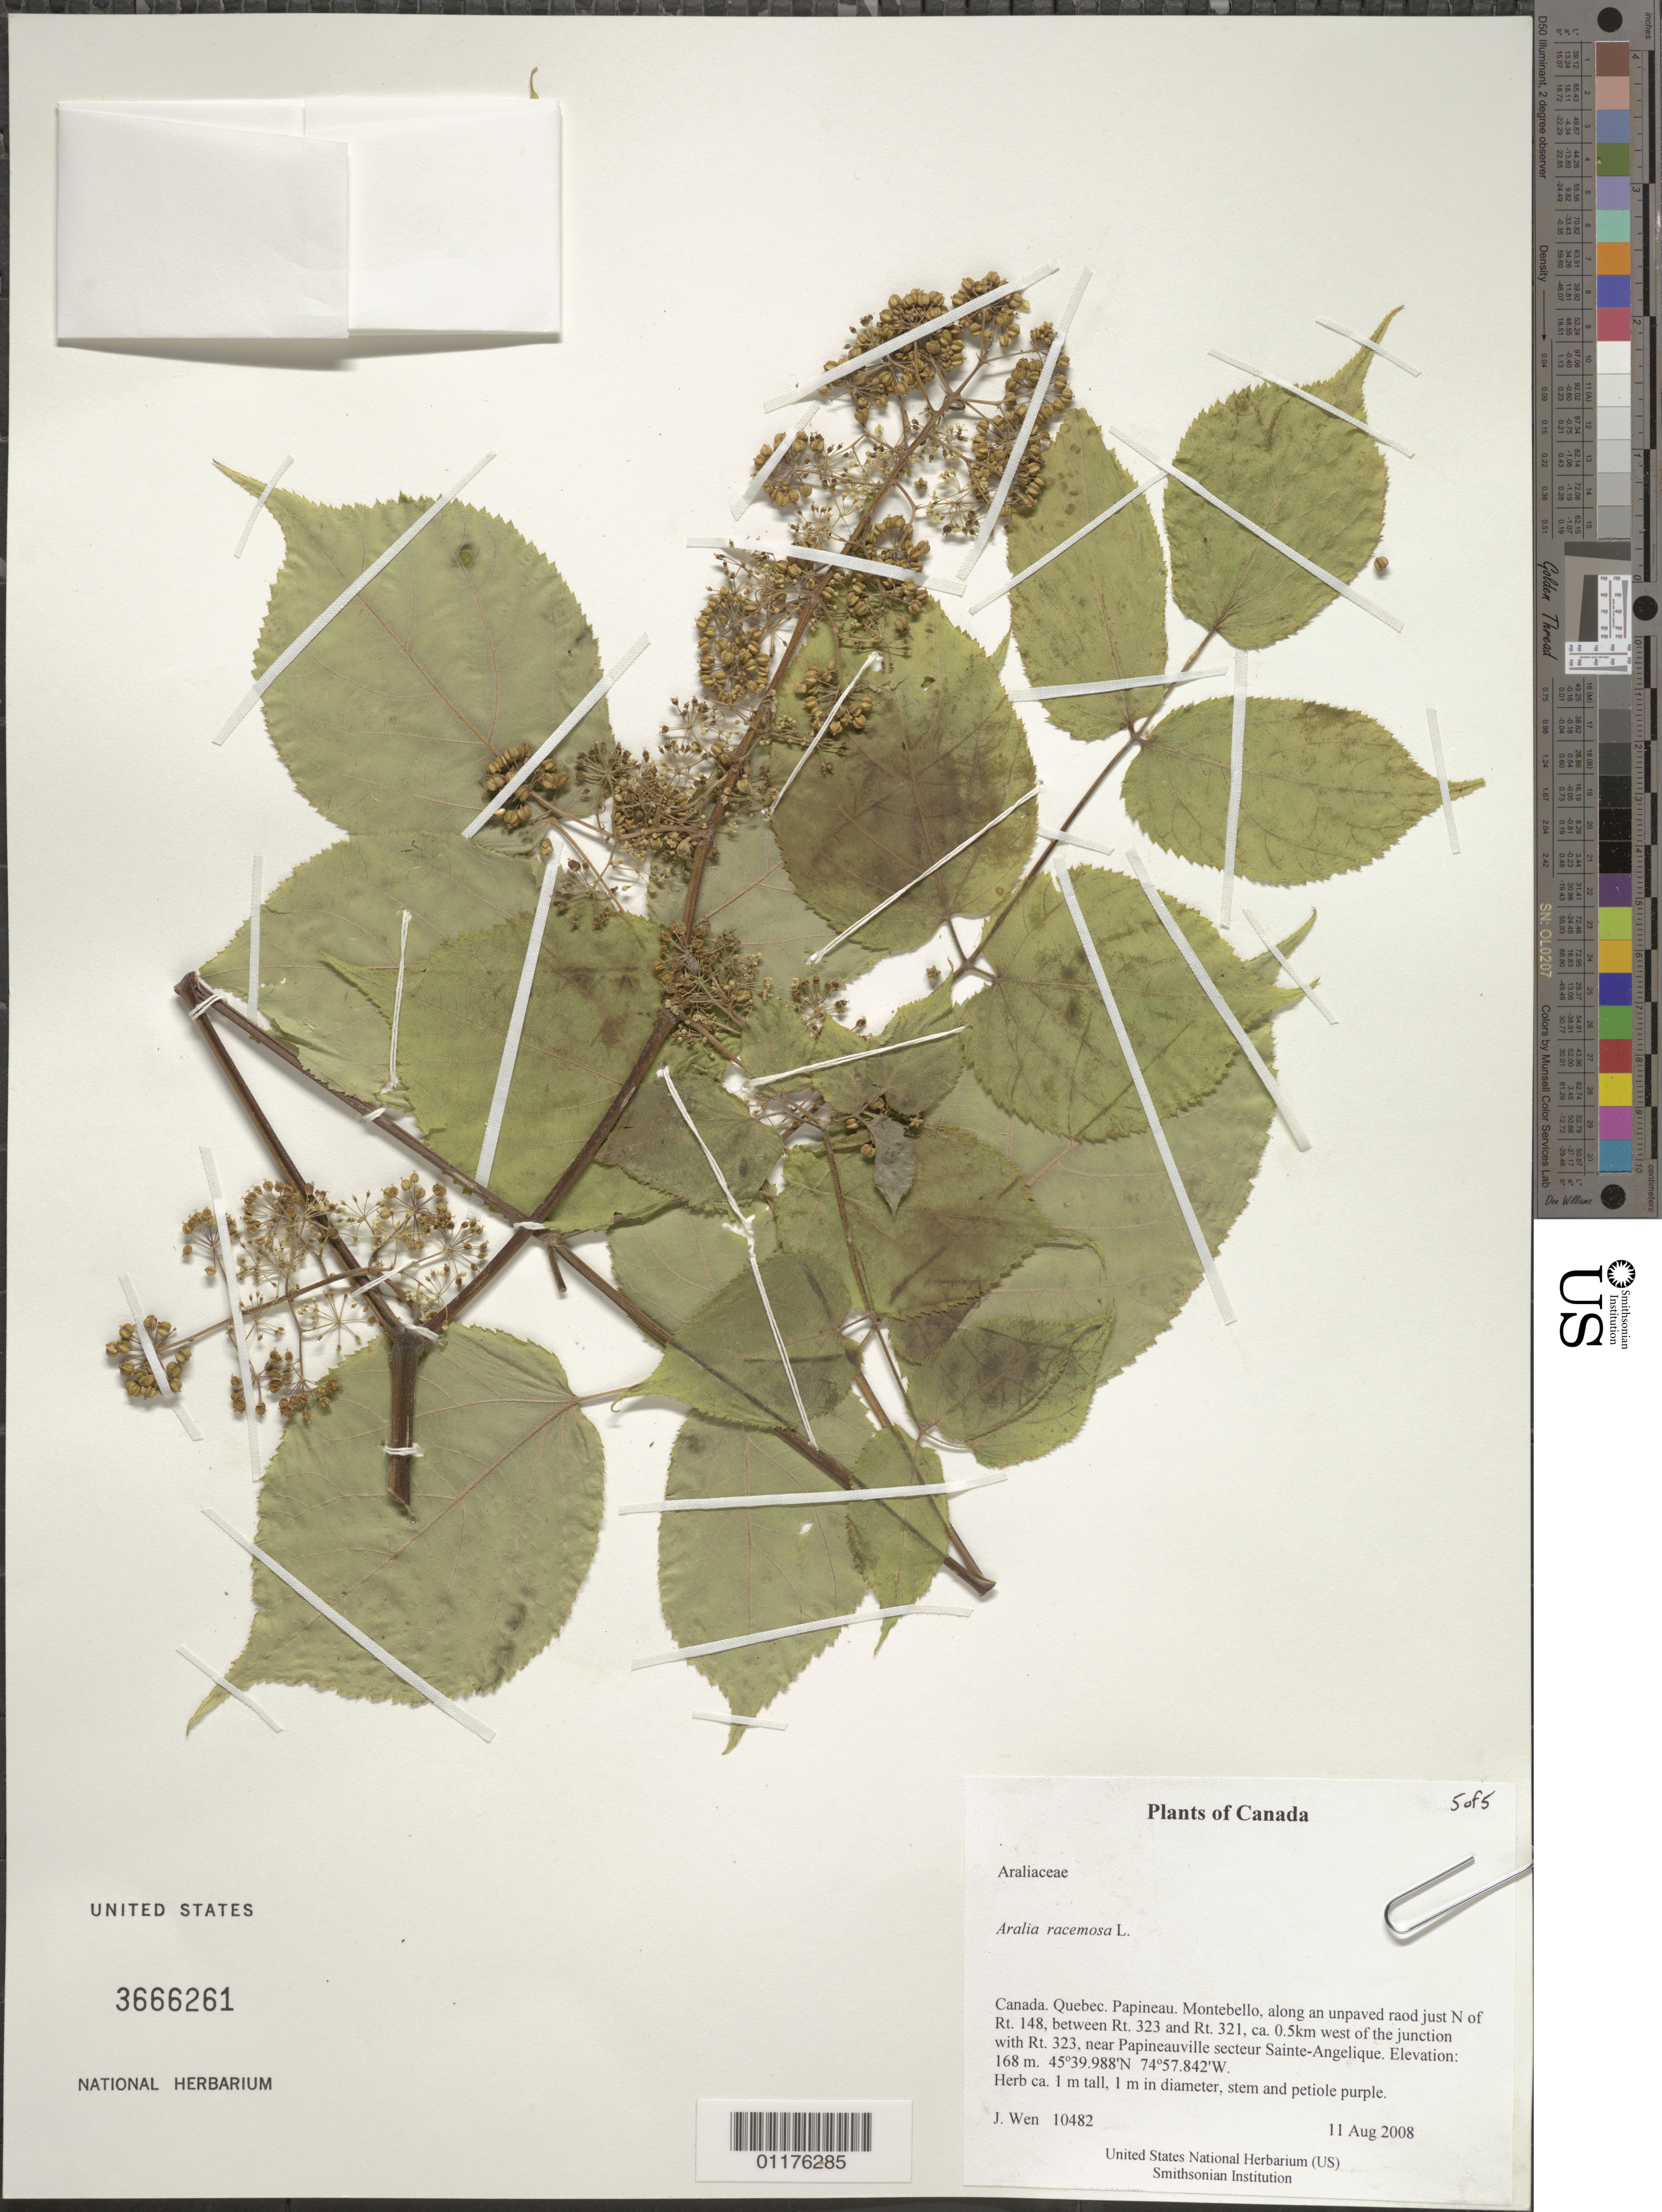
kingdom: Plantae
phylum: Tracheophyta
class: Magnoliopsida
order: Apiales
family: Araliaceae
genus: Aralia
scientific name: Aralia racemosa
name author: L.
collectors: J. Wen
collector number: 10482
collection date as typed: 11 Aug 2008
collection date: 2008-08-11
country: Canada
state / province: Quebec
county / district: Papineau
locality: Montebello, along an unpaved road just N of Rt. 148, between Rt. 323 and Rt. 321, ca. 0.5km west of the junction with Rt. 323, near Papineauville secteur Sainte-Angelique.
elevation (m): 168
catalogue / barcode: US 3666261